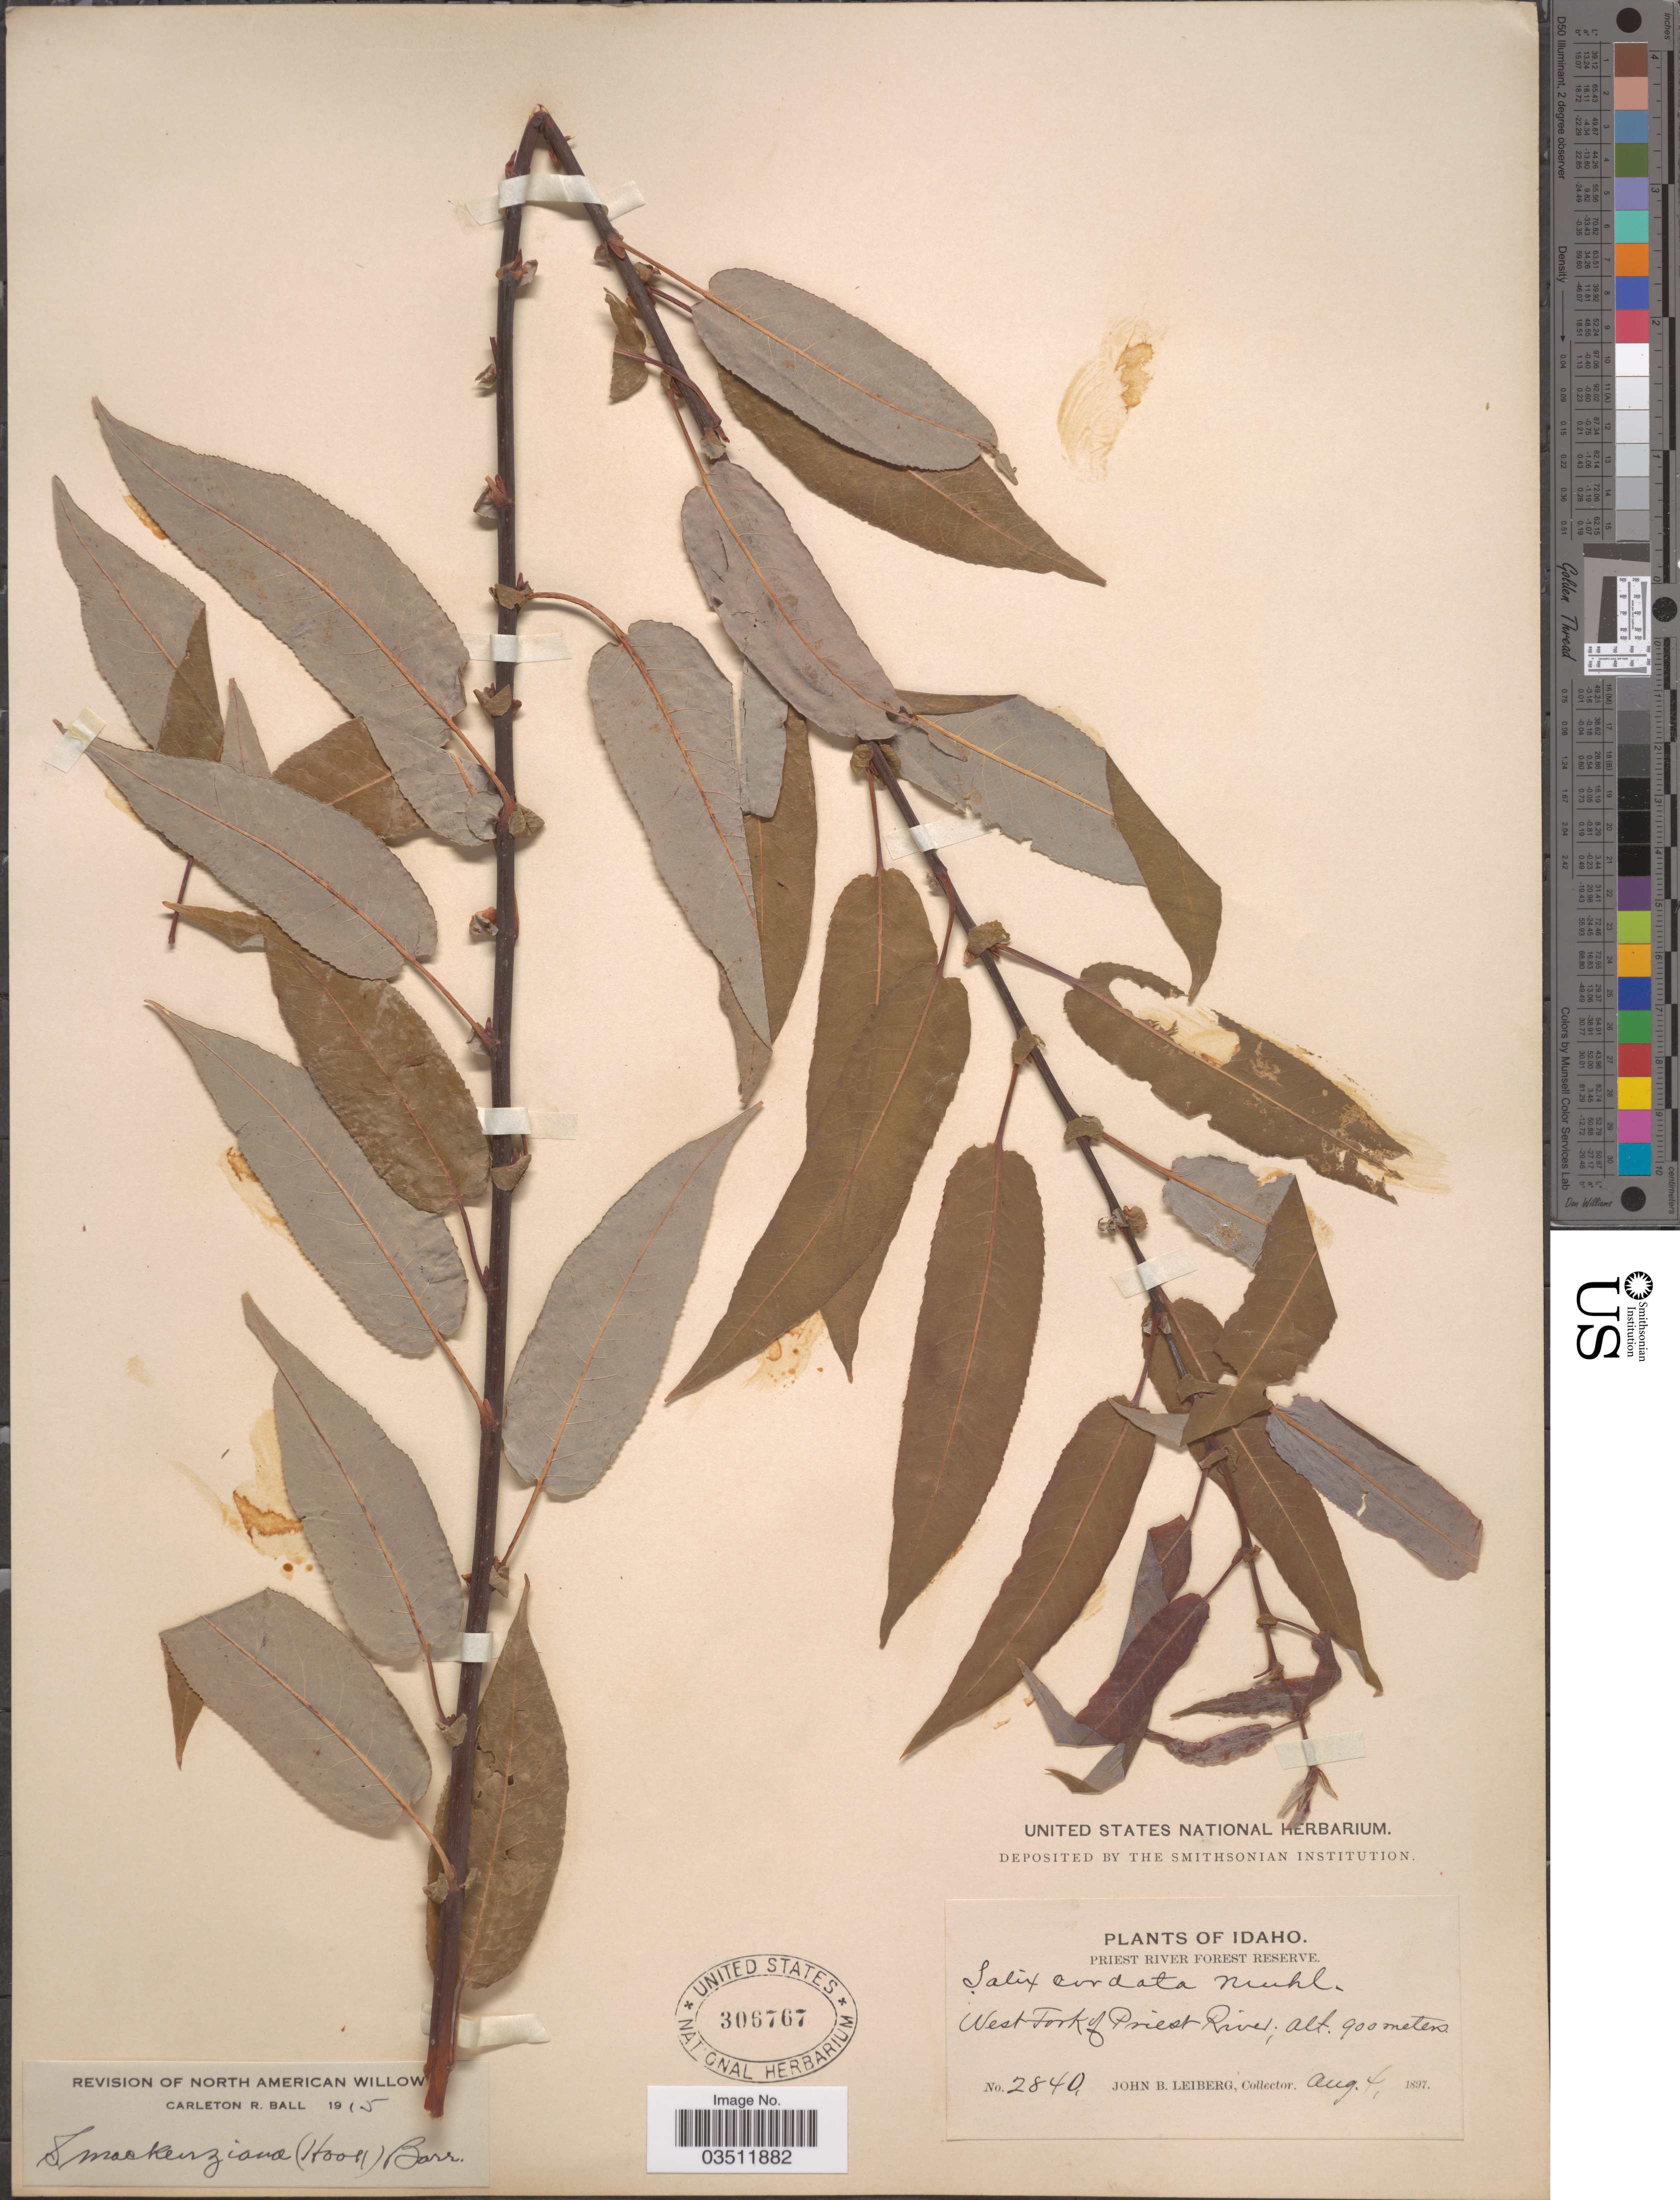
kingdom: Plantae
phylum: Tracheophyta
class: Magnoliopsida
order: Malpighiales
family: Salicaceae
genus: Salix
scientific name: Salix mackenziana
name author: (Hook.) Barratt ex Hook.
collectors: J. B. Leiberg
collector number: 2840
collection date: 1897-08-04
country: United States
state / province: Idaho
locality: Priest River Forest Reserve. West Fork of Priest River.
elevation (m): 900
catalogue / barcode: US 306767